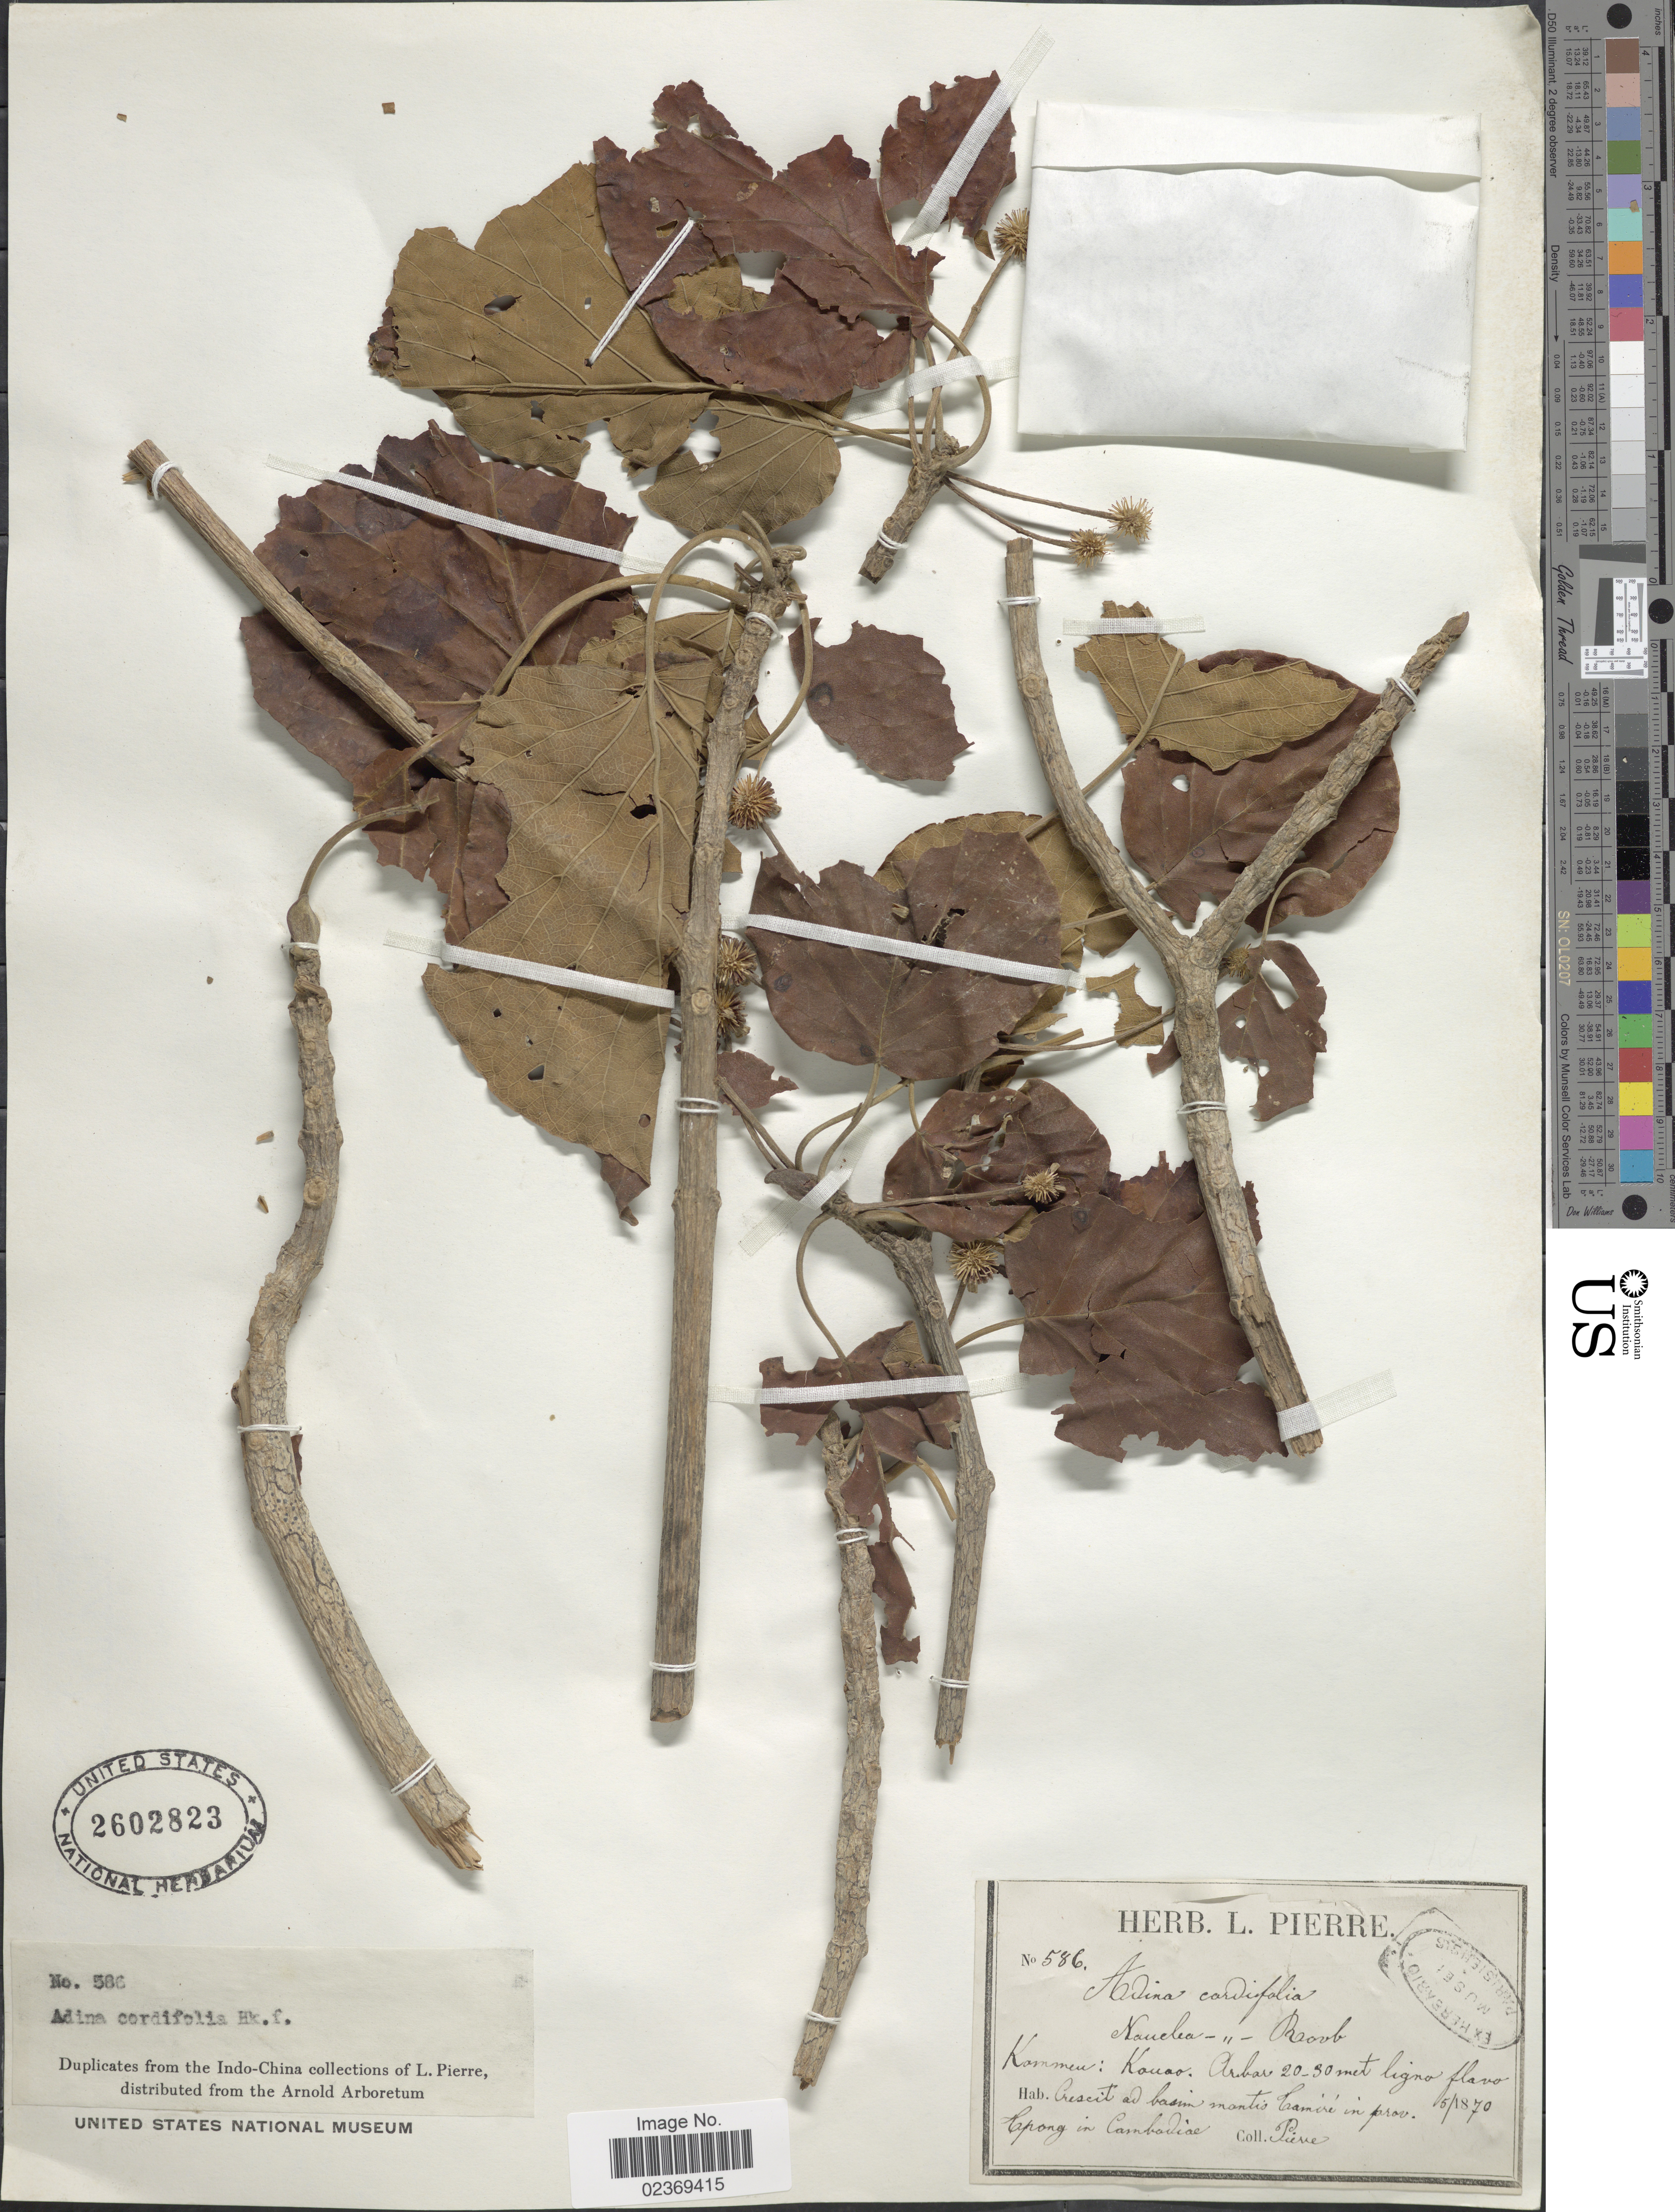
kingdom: Plantae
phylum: Tracheophyta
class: Magnoliopsida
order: Gentianales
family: Rubiaceae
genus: Adina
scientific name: Adina cordifolia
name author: (Roxb.) Hook. f. & Benth.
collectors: L. Pierre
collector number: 586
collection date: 1870-05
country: Cambodia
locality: Kammen: Kanao, Crescit ad basin montis Camiri in prov. Tpong in Cambodia. [interpreted]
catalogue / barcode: US 2602823